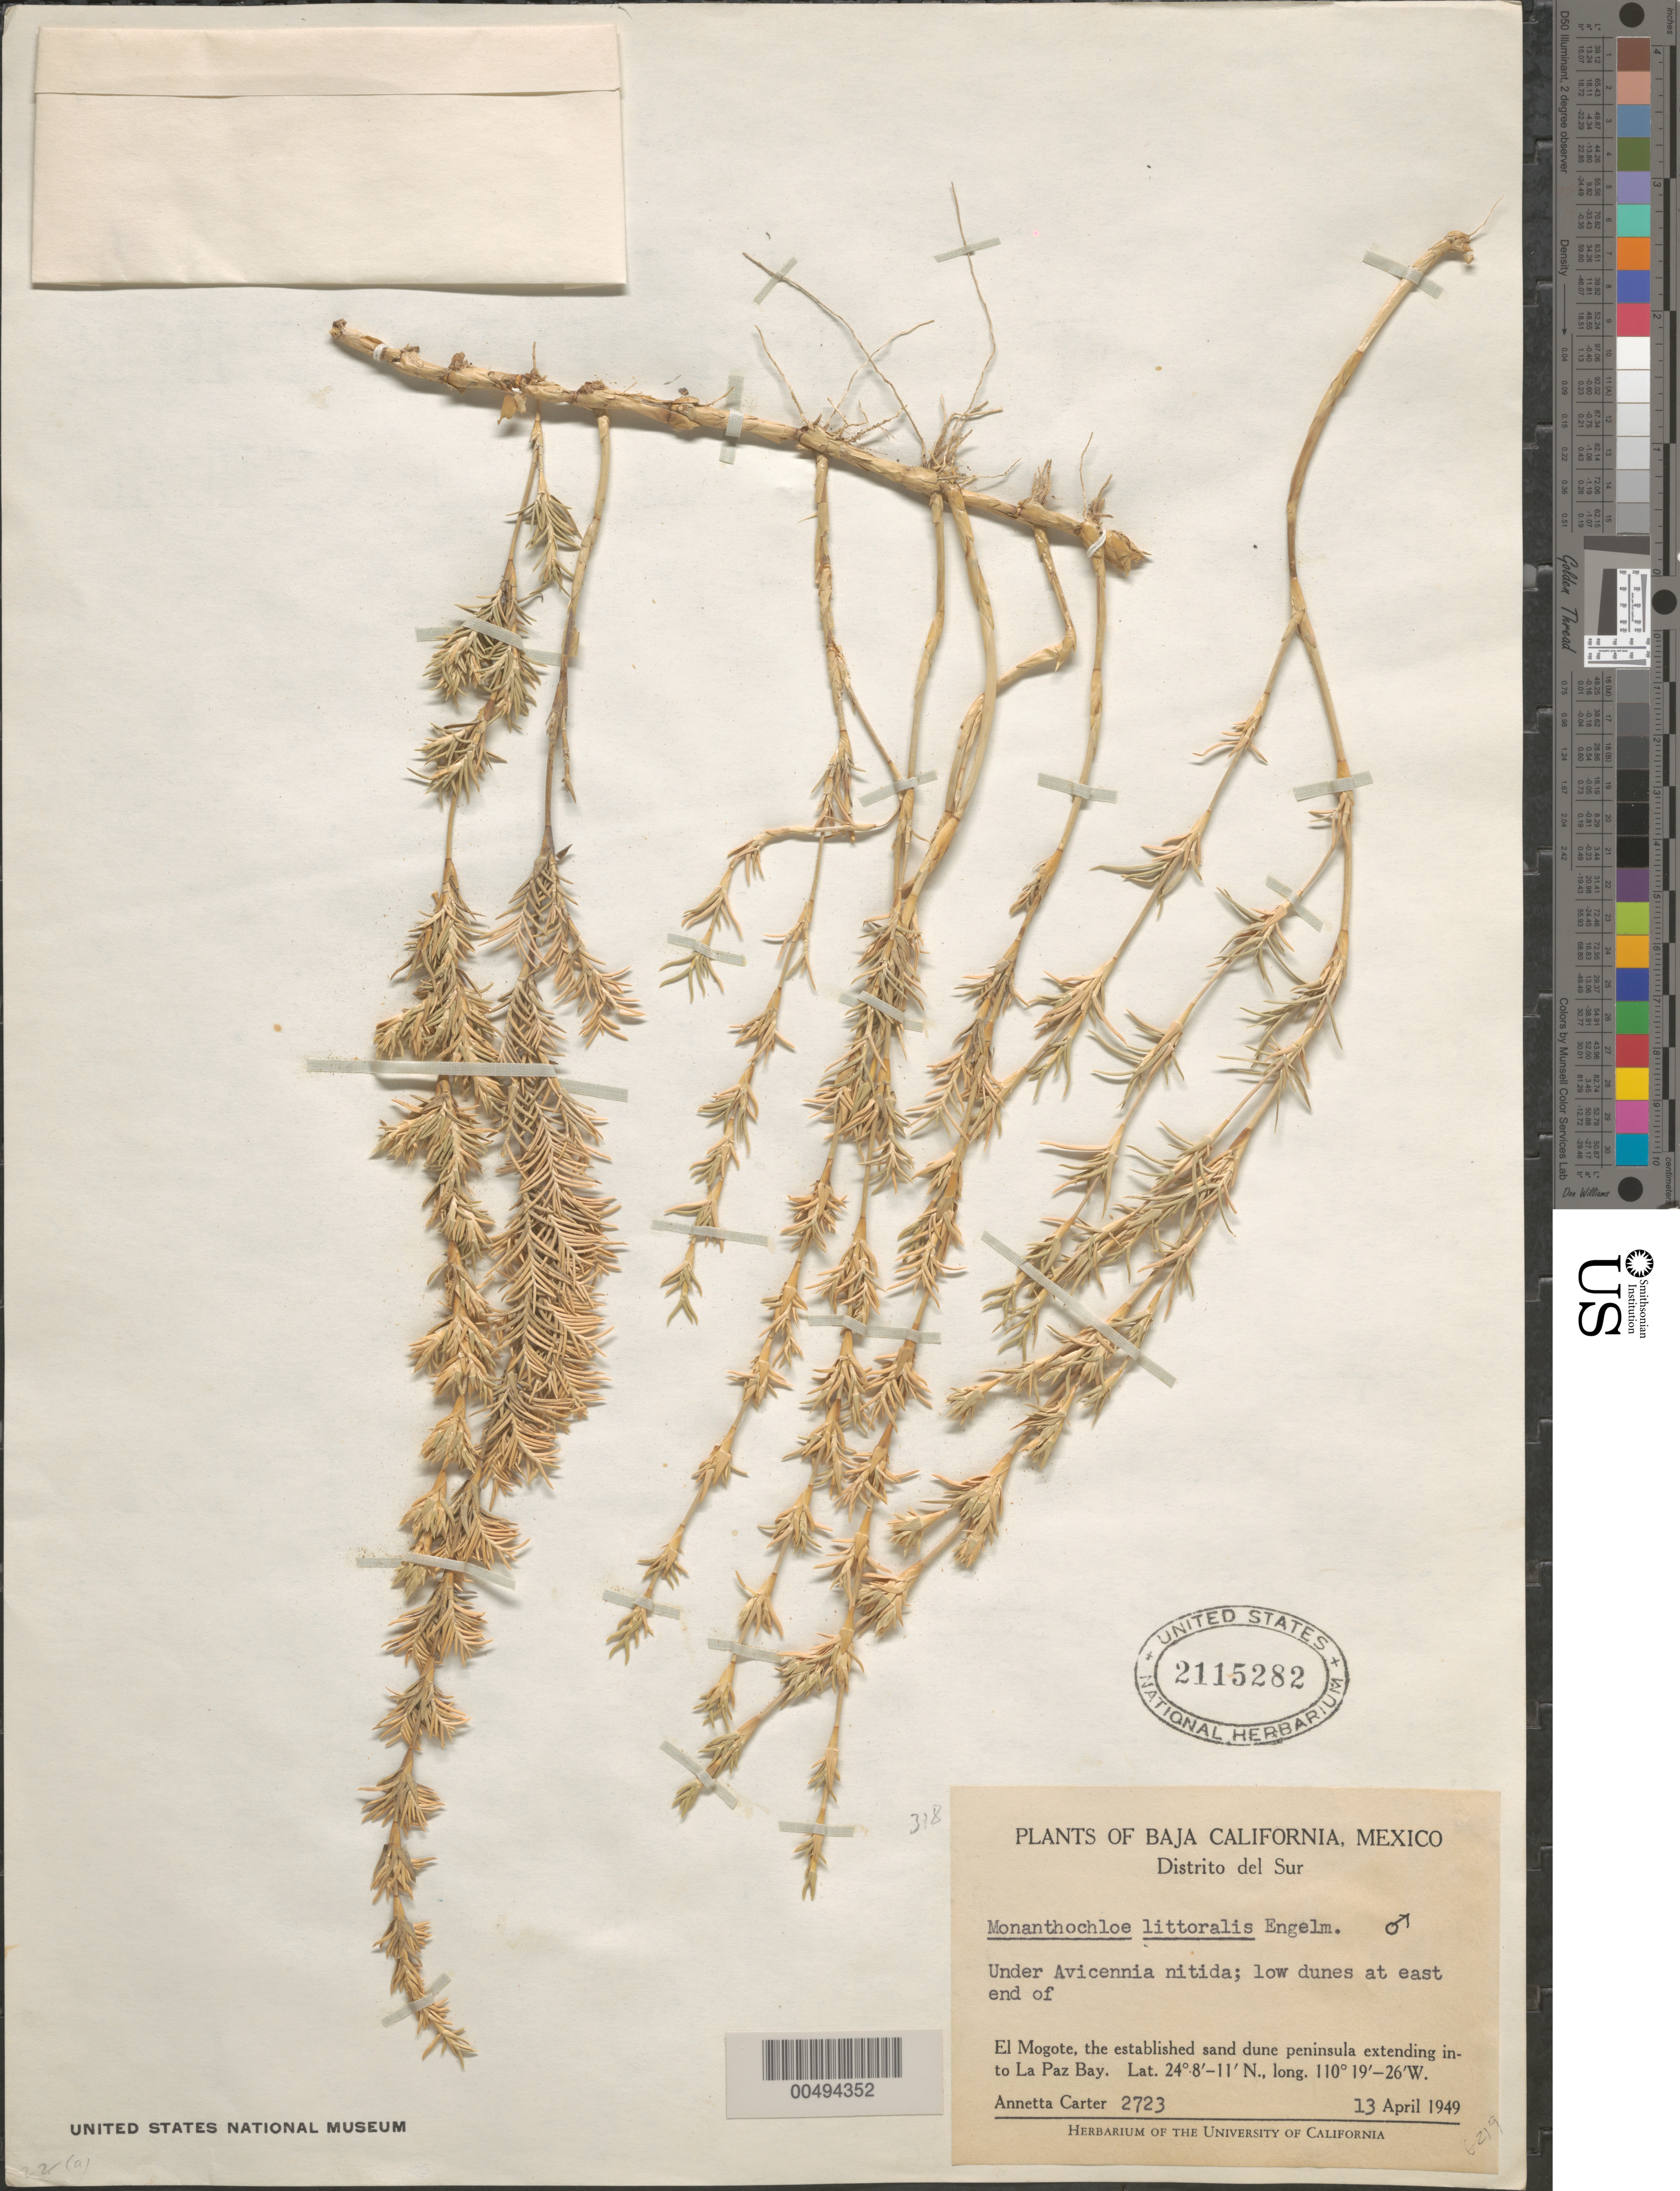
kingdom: Plantae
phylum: Tracheophyta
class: Liliopsida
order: Poales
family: Poaceae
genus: Monanthochloe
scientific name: Monanthochloe littoralis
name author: Engelm.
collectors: A. M. Carter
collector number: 2723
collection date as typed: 13 Apr 1949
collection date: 1949-04-13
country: Mexico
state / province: Baja California Sur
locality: At E end of El Mogote, the established sand dune extending into La Paz Bay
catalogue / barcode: US 2115282